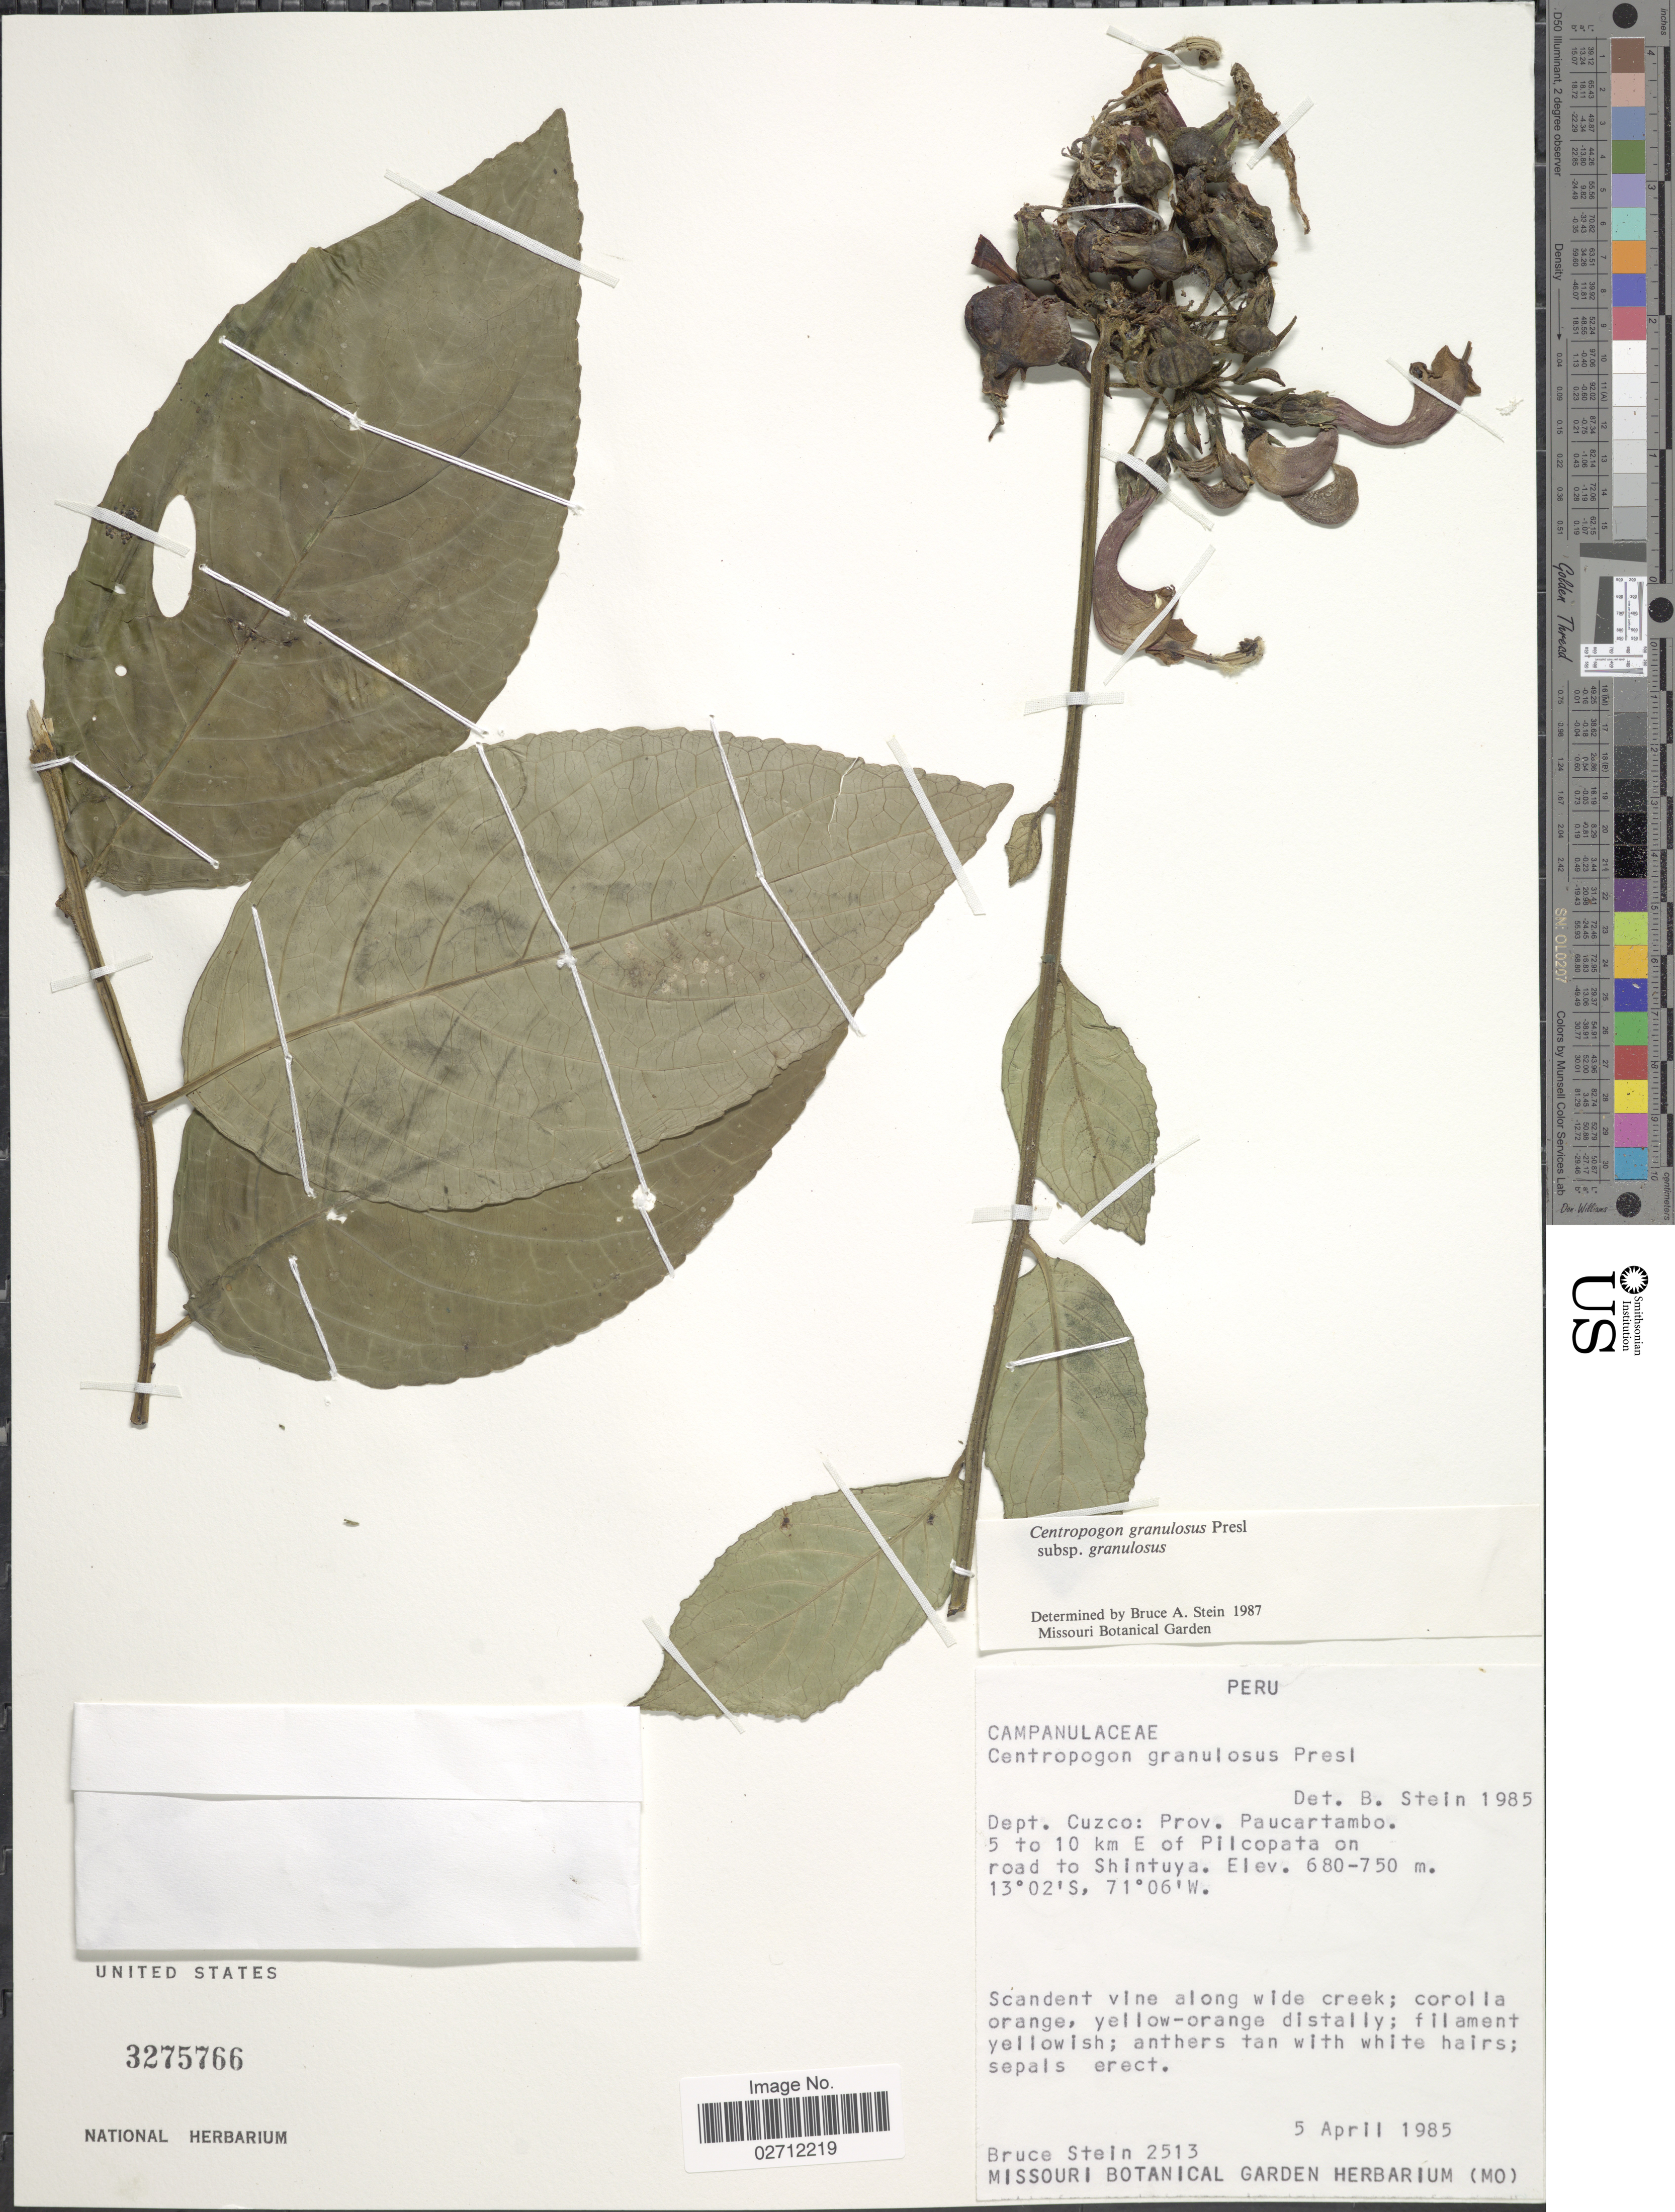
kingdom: Plantae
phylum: Tracheophyta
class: Magnoliopsida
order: Asterales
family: Campanulaceae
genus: Centropogon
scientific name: Centropogon granulosus subsp. granulosus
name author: C. Presl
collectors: B. A. Stein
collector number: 2513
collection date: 1985-04-05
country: Peru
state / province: Cusco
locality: Dept. Cuzco, Prov. Paucartambo, 5 to 10 km E of Pilcopata on road to Shintuya.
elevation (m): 680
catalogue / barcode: US 3275766